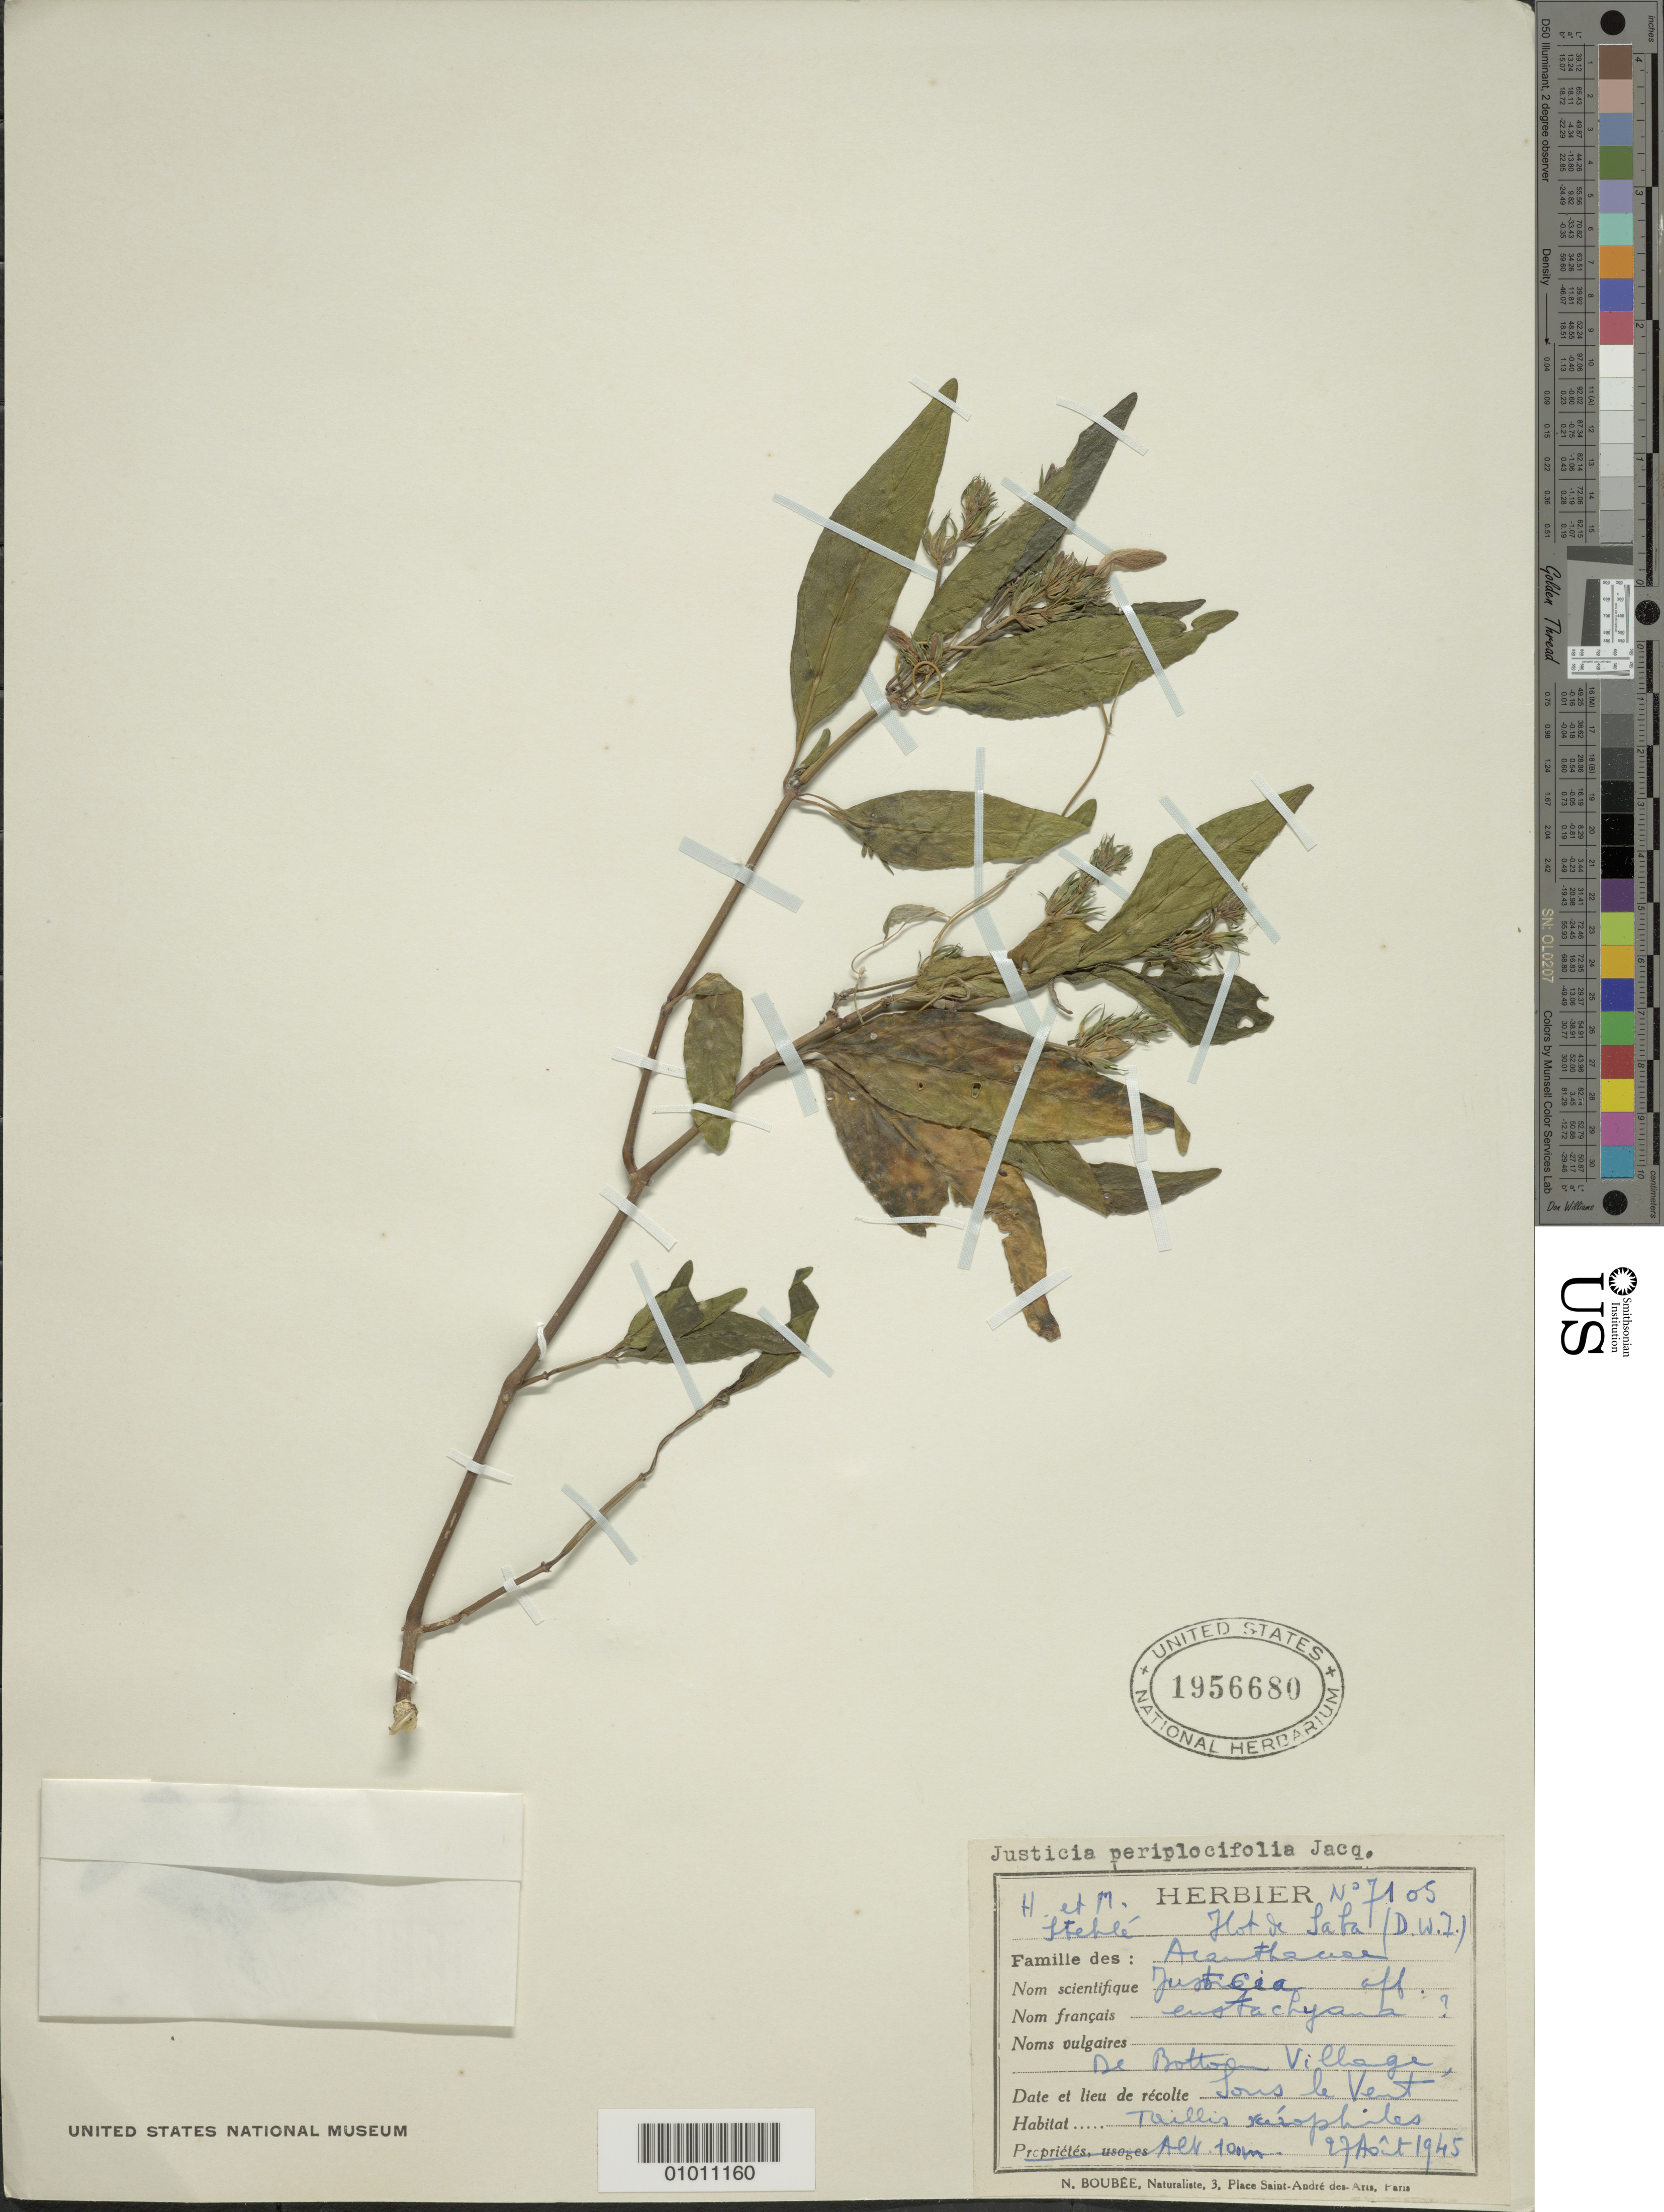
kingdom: Plantae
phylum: Tracheophyta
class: Magnoliopsida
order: Lamiales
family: Acanthaceae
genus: Justicia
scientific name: Justicia sphaerosperma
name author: Vahl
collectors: H. Stehlé & M. Stehlé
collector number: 7105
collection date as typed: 27 Aug 1945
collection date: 1945-08-27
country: Netherlands Antilles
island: Saba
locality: De Bottolam Village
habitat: Taillis xerophiles, sous le vent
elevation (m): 10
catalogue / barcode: US 1956680